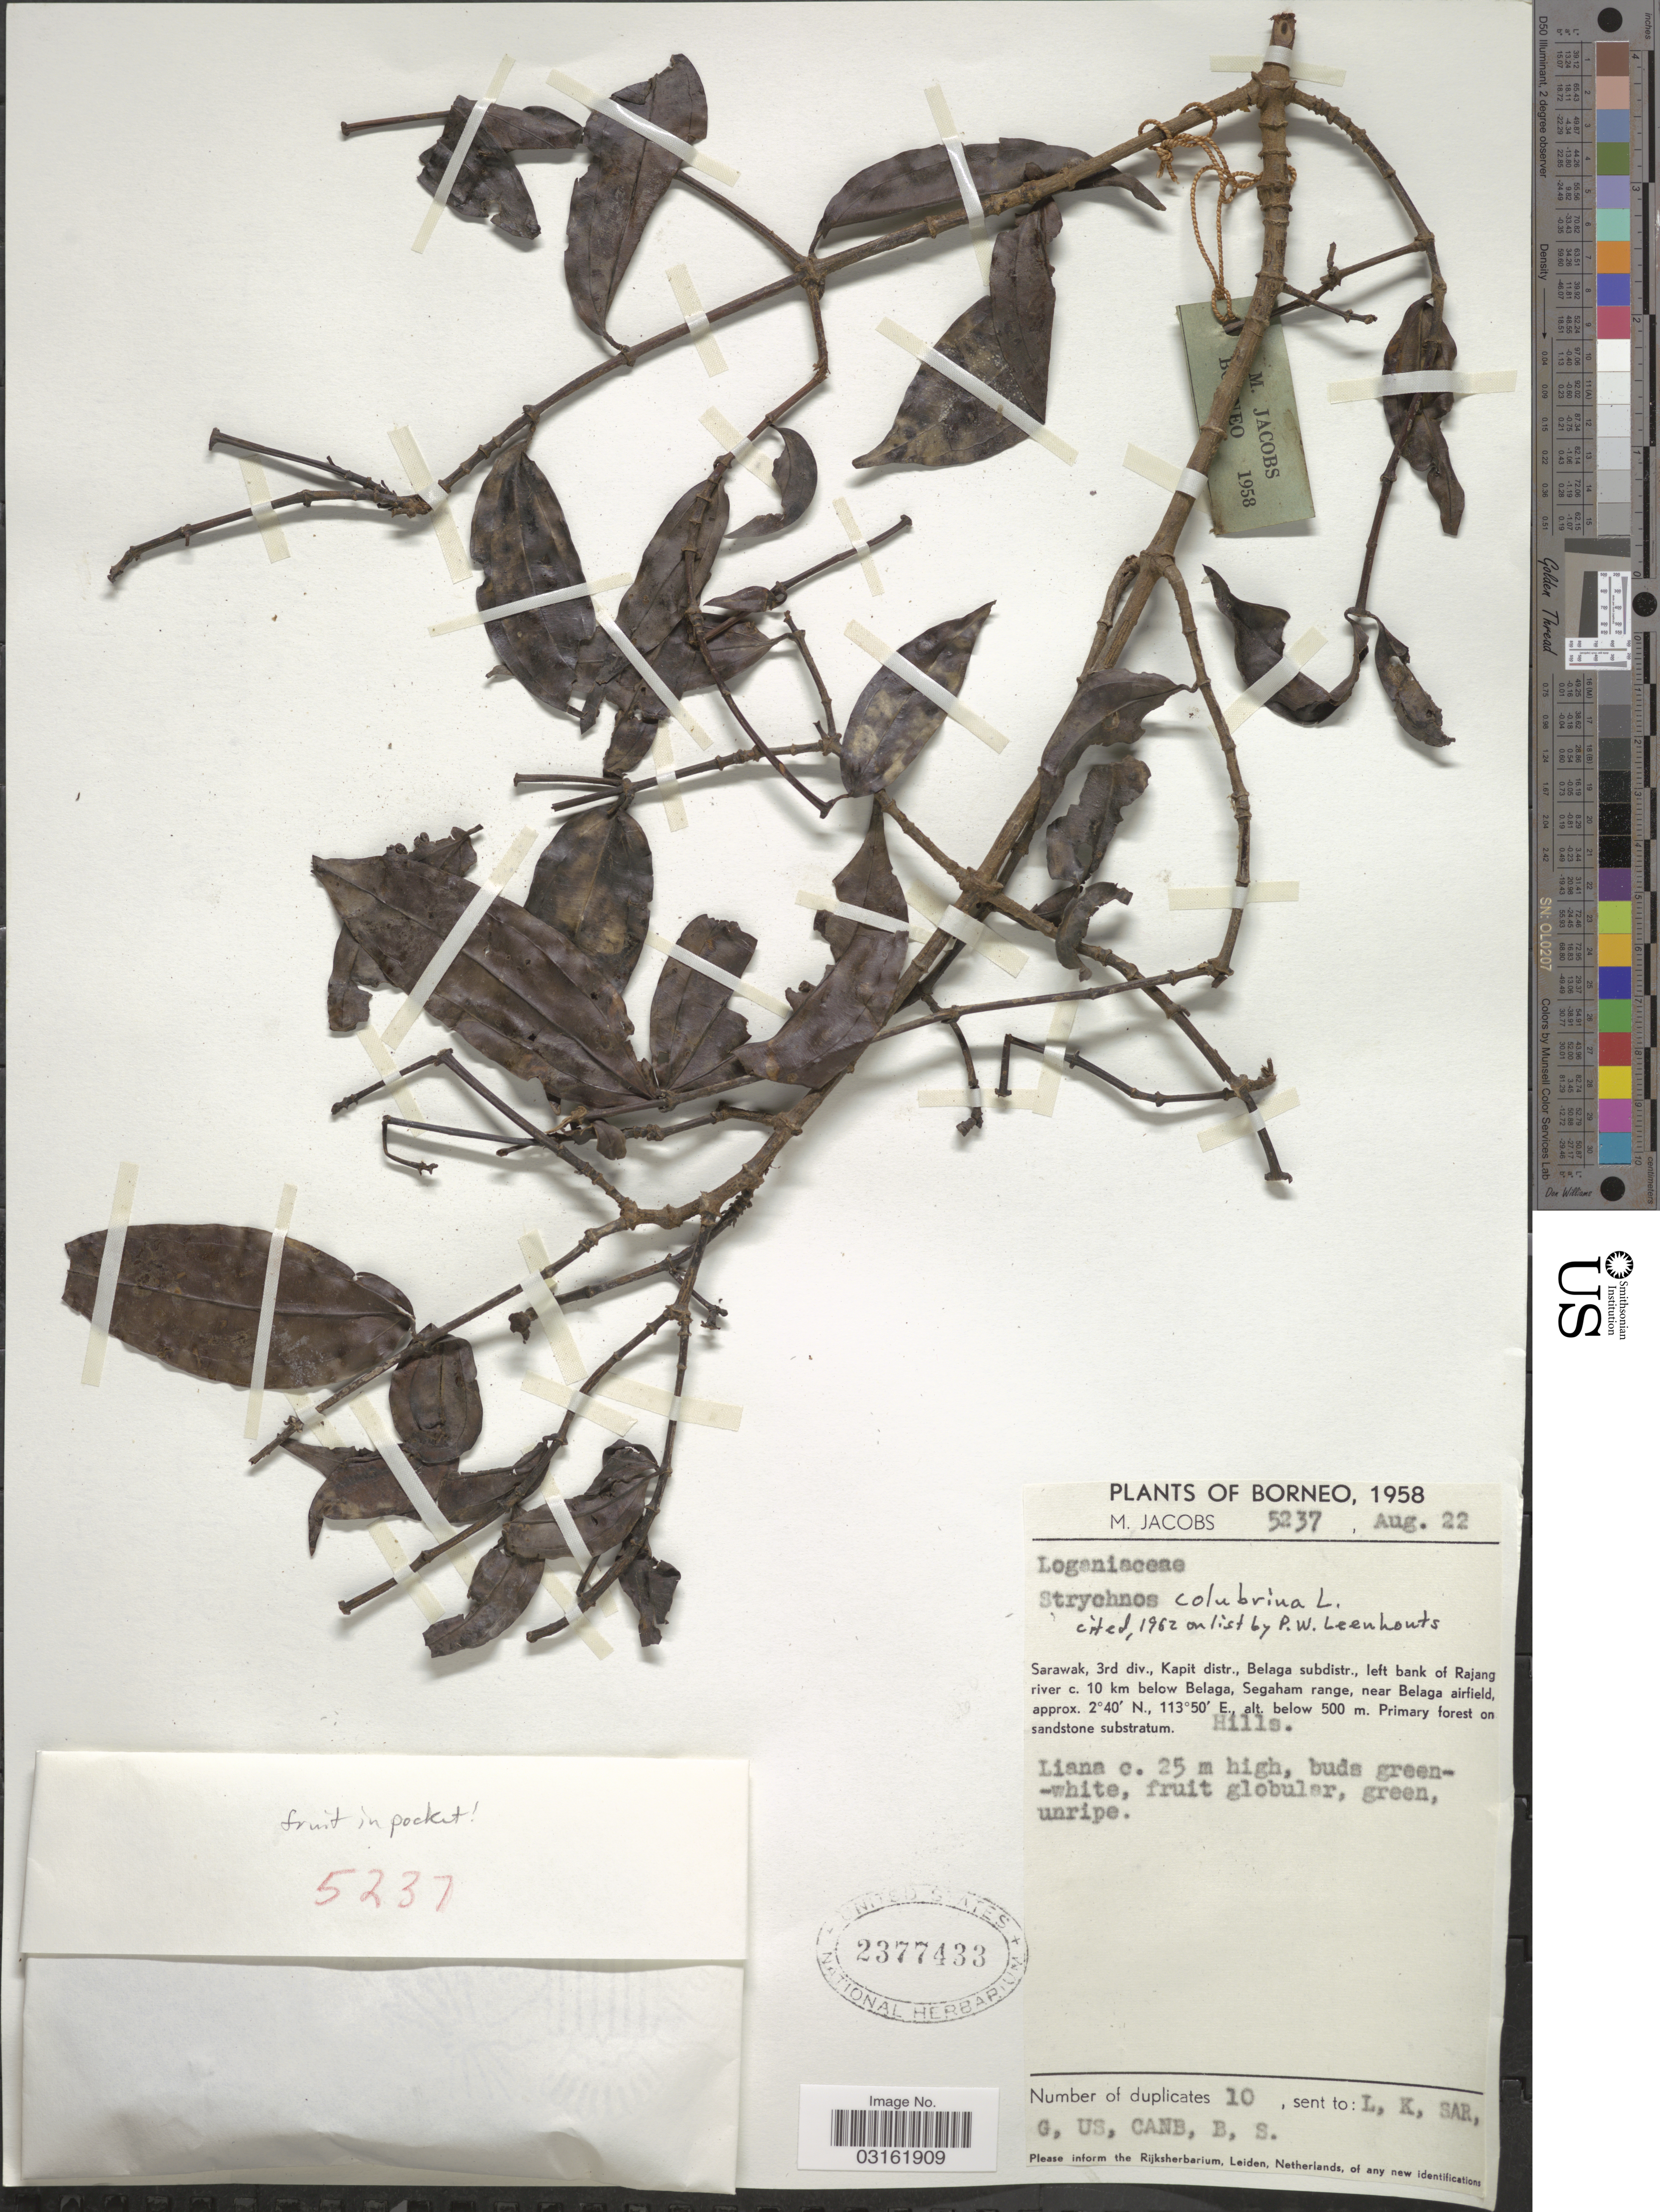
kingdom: Plantae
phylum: Tracheophyta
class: Magnoliopsida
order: Gentianales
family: Loganiaceae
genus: Strychnos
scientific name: Strychnos colubrina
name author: L.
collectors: M. Jacobs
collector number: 5237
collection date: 1958-08-22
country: Malaysia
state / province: Sarawak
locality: Borneo. Sarawak, 3rd div., Kapit distr., Belaga subdistr., left bank of Rajang river c. 10 km below Belaga, Segaham range, near Belaga airfield.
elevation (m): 500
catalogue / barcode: US 2377433